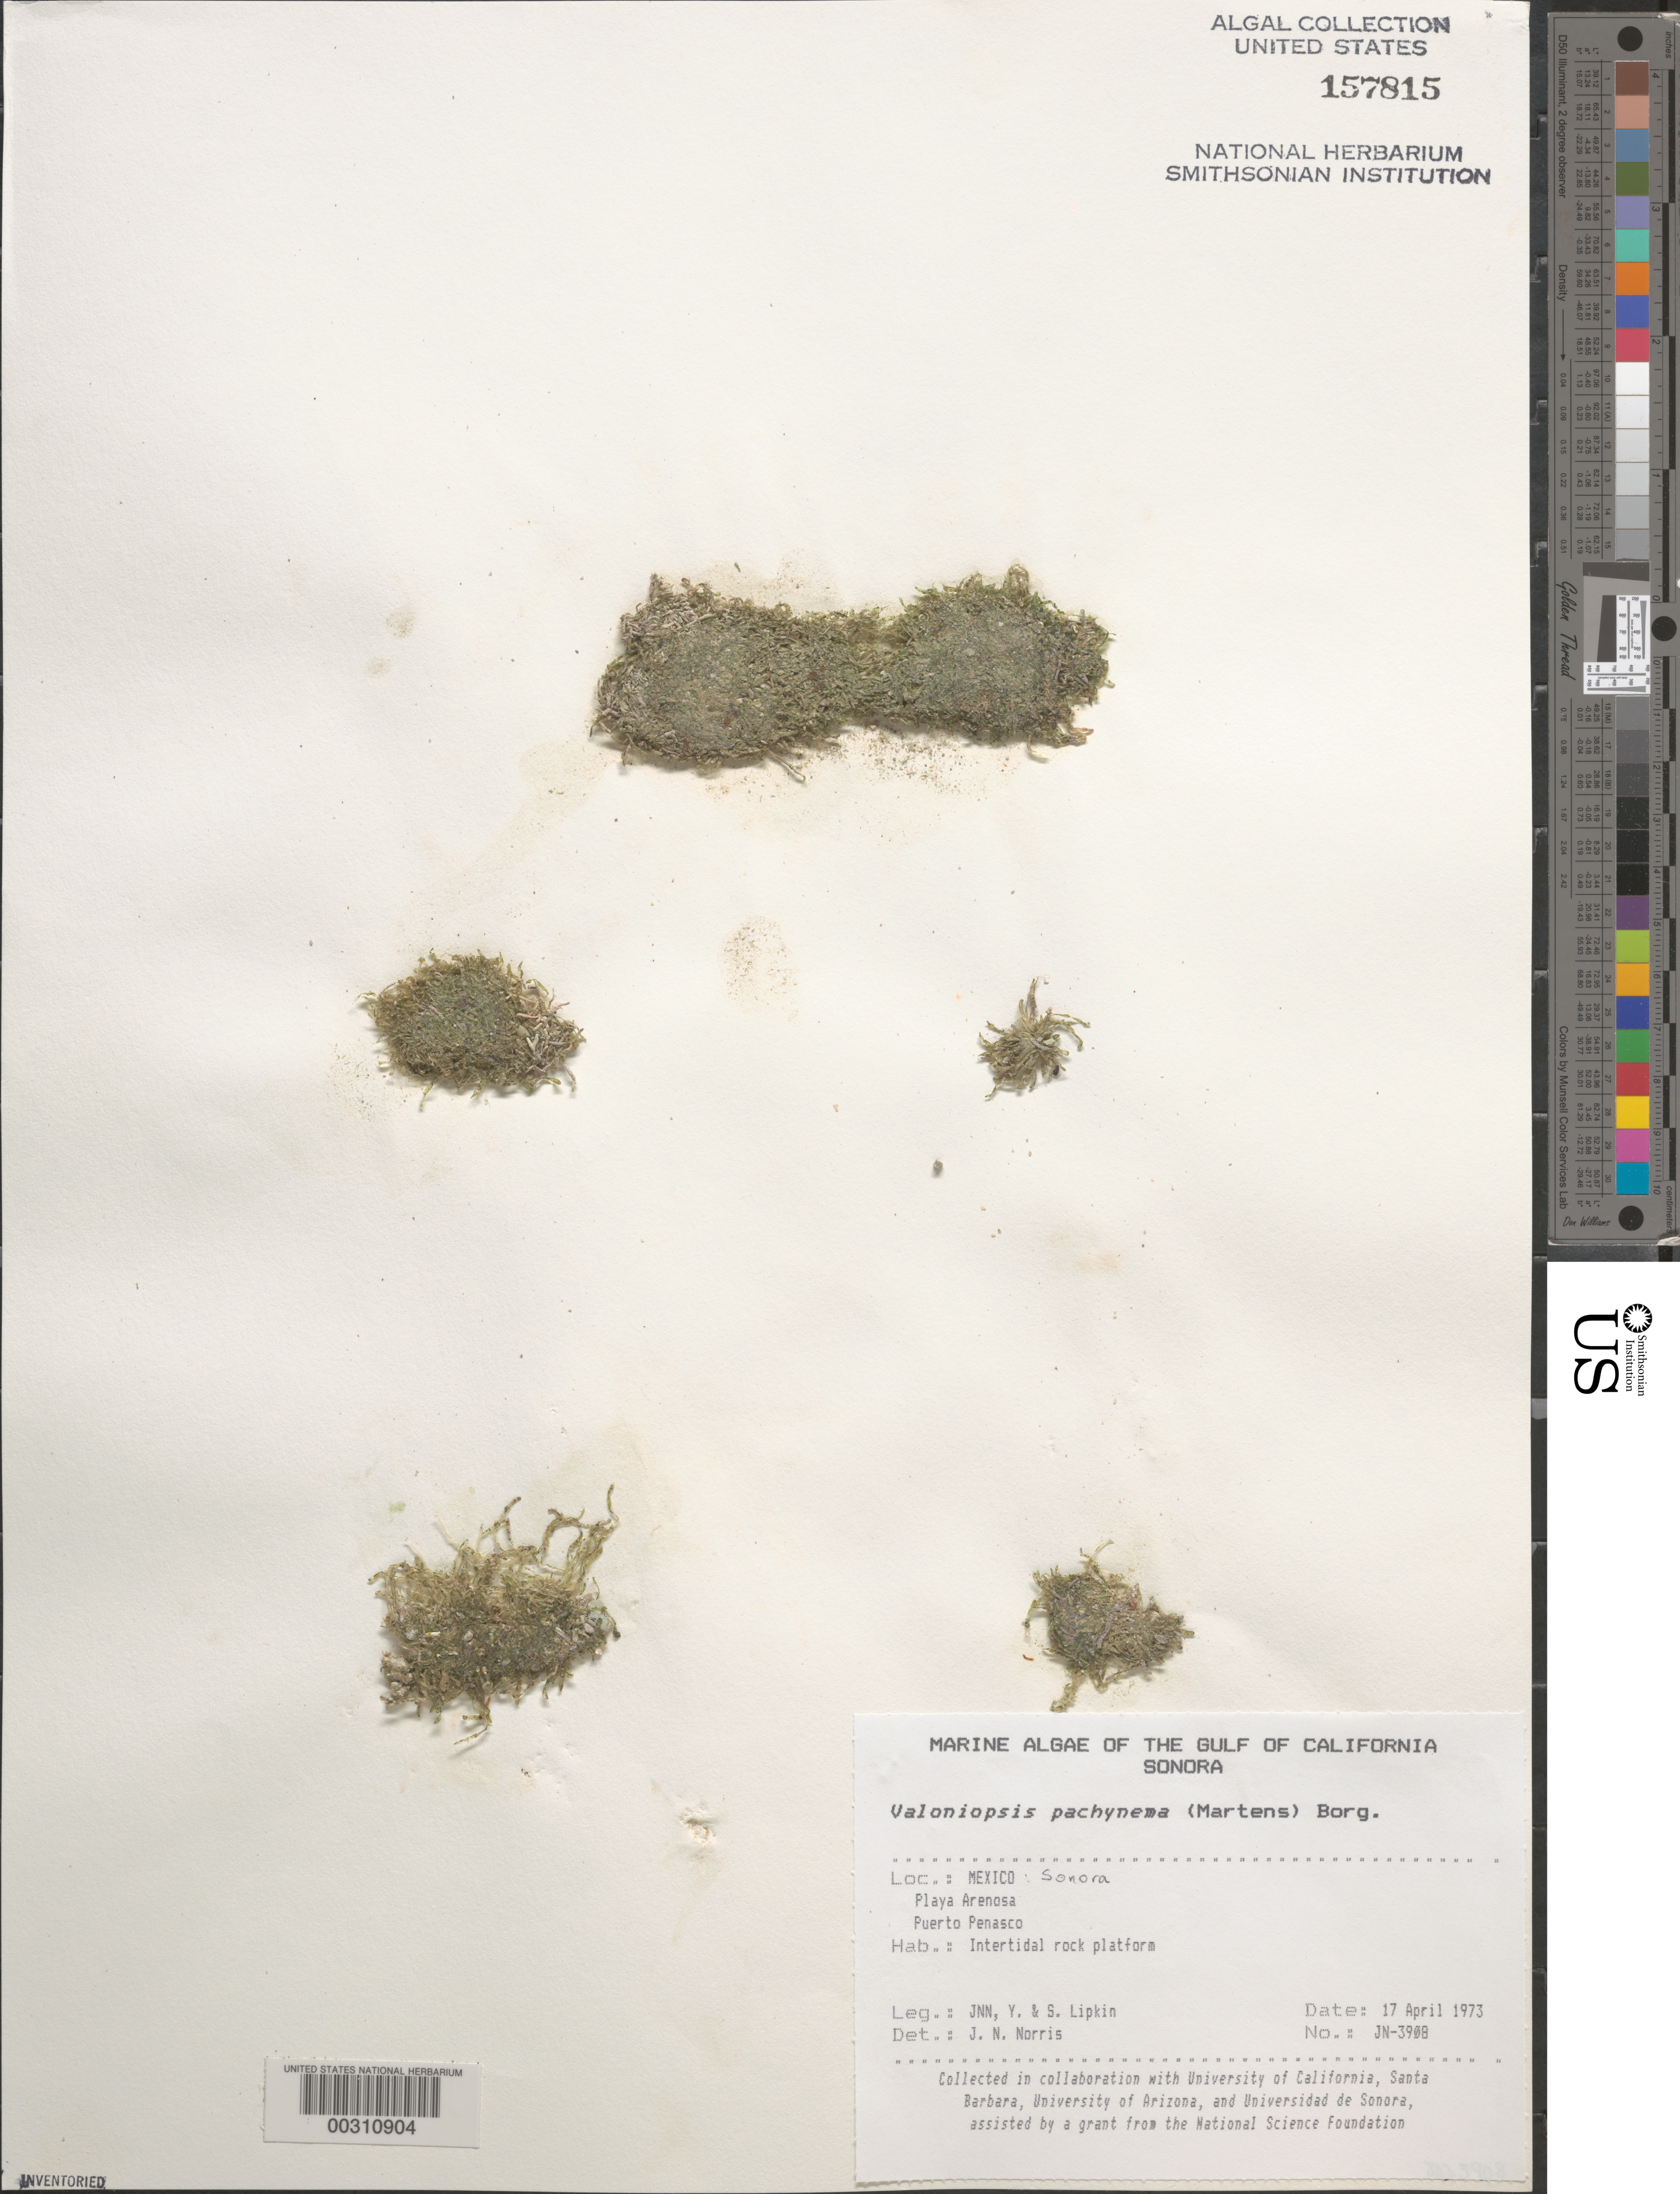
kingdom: Plantae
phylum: Chlorophyta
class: Ulvophyceae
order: Siphonocladales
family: Valoniaceae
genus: Valoniopsis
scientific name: Valoniopsis pachynema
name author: (G. Martens) Børgesen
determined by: Norris, James N.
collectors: J. N. Norris, Y. Lipkin & S. Lipkin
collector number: JN-3908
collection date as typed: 17 Apr 1973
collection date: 1973-04-17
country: Mexico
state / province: Sonora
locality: Playa Arenosa, Puerto Penasco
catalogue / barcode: US 157815